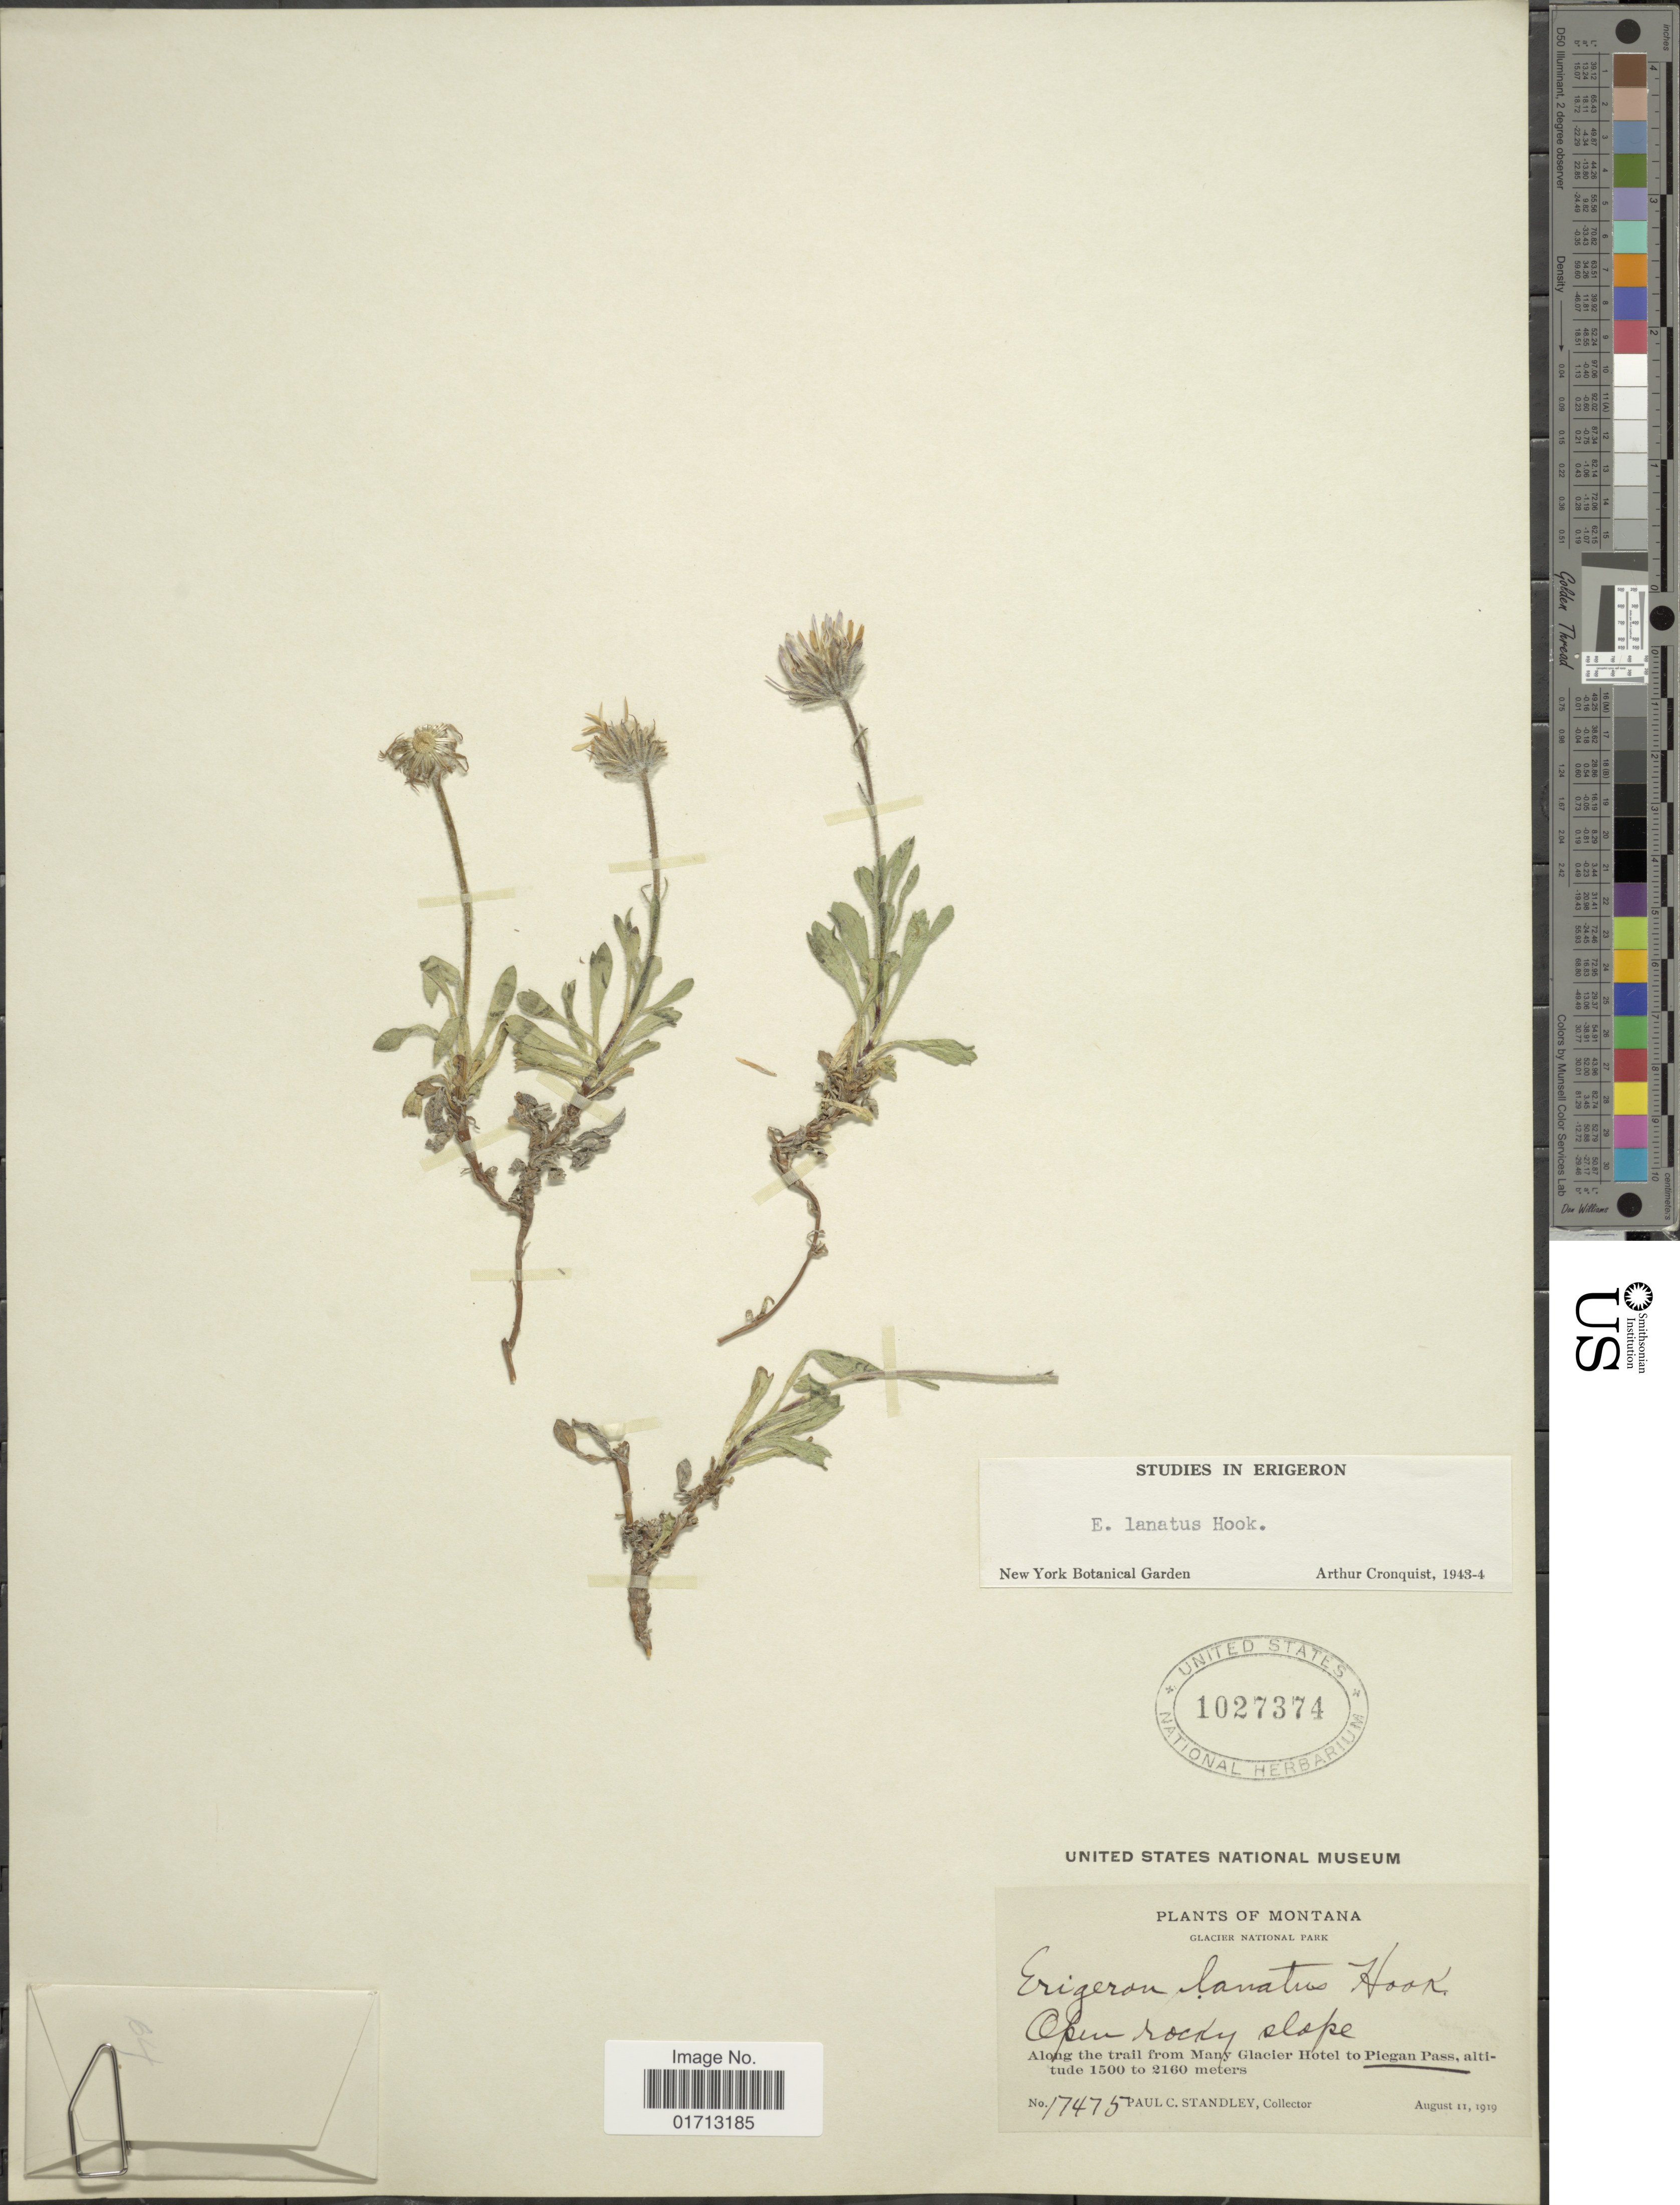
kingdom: Plantae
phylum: Tracheophyta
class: Magnoliopsida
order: Asterales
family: Asteraceae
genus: Erigeron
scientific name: Erigeron lanatus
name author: Hook.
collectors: P. C. Standley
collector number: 17475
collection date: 1919-08-11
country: United States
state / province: Montana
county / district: Glacier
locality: Glacier National Park. Along the trail from Many Glacier Hotel to Piegan Pass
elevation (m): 1500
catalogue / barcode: US 1027374